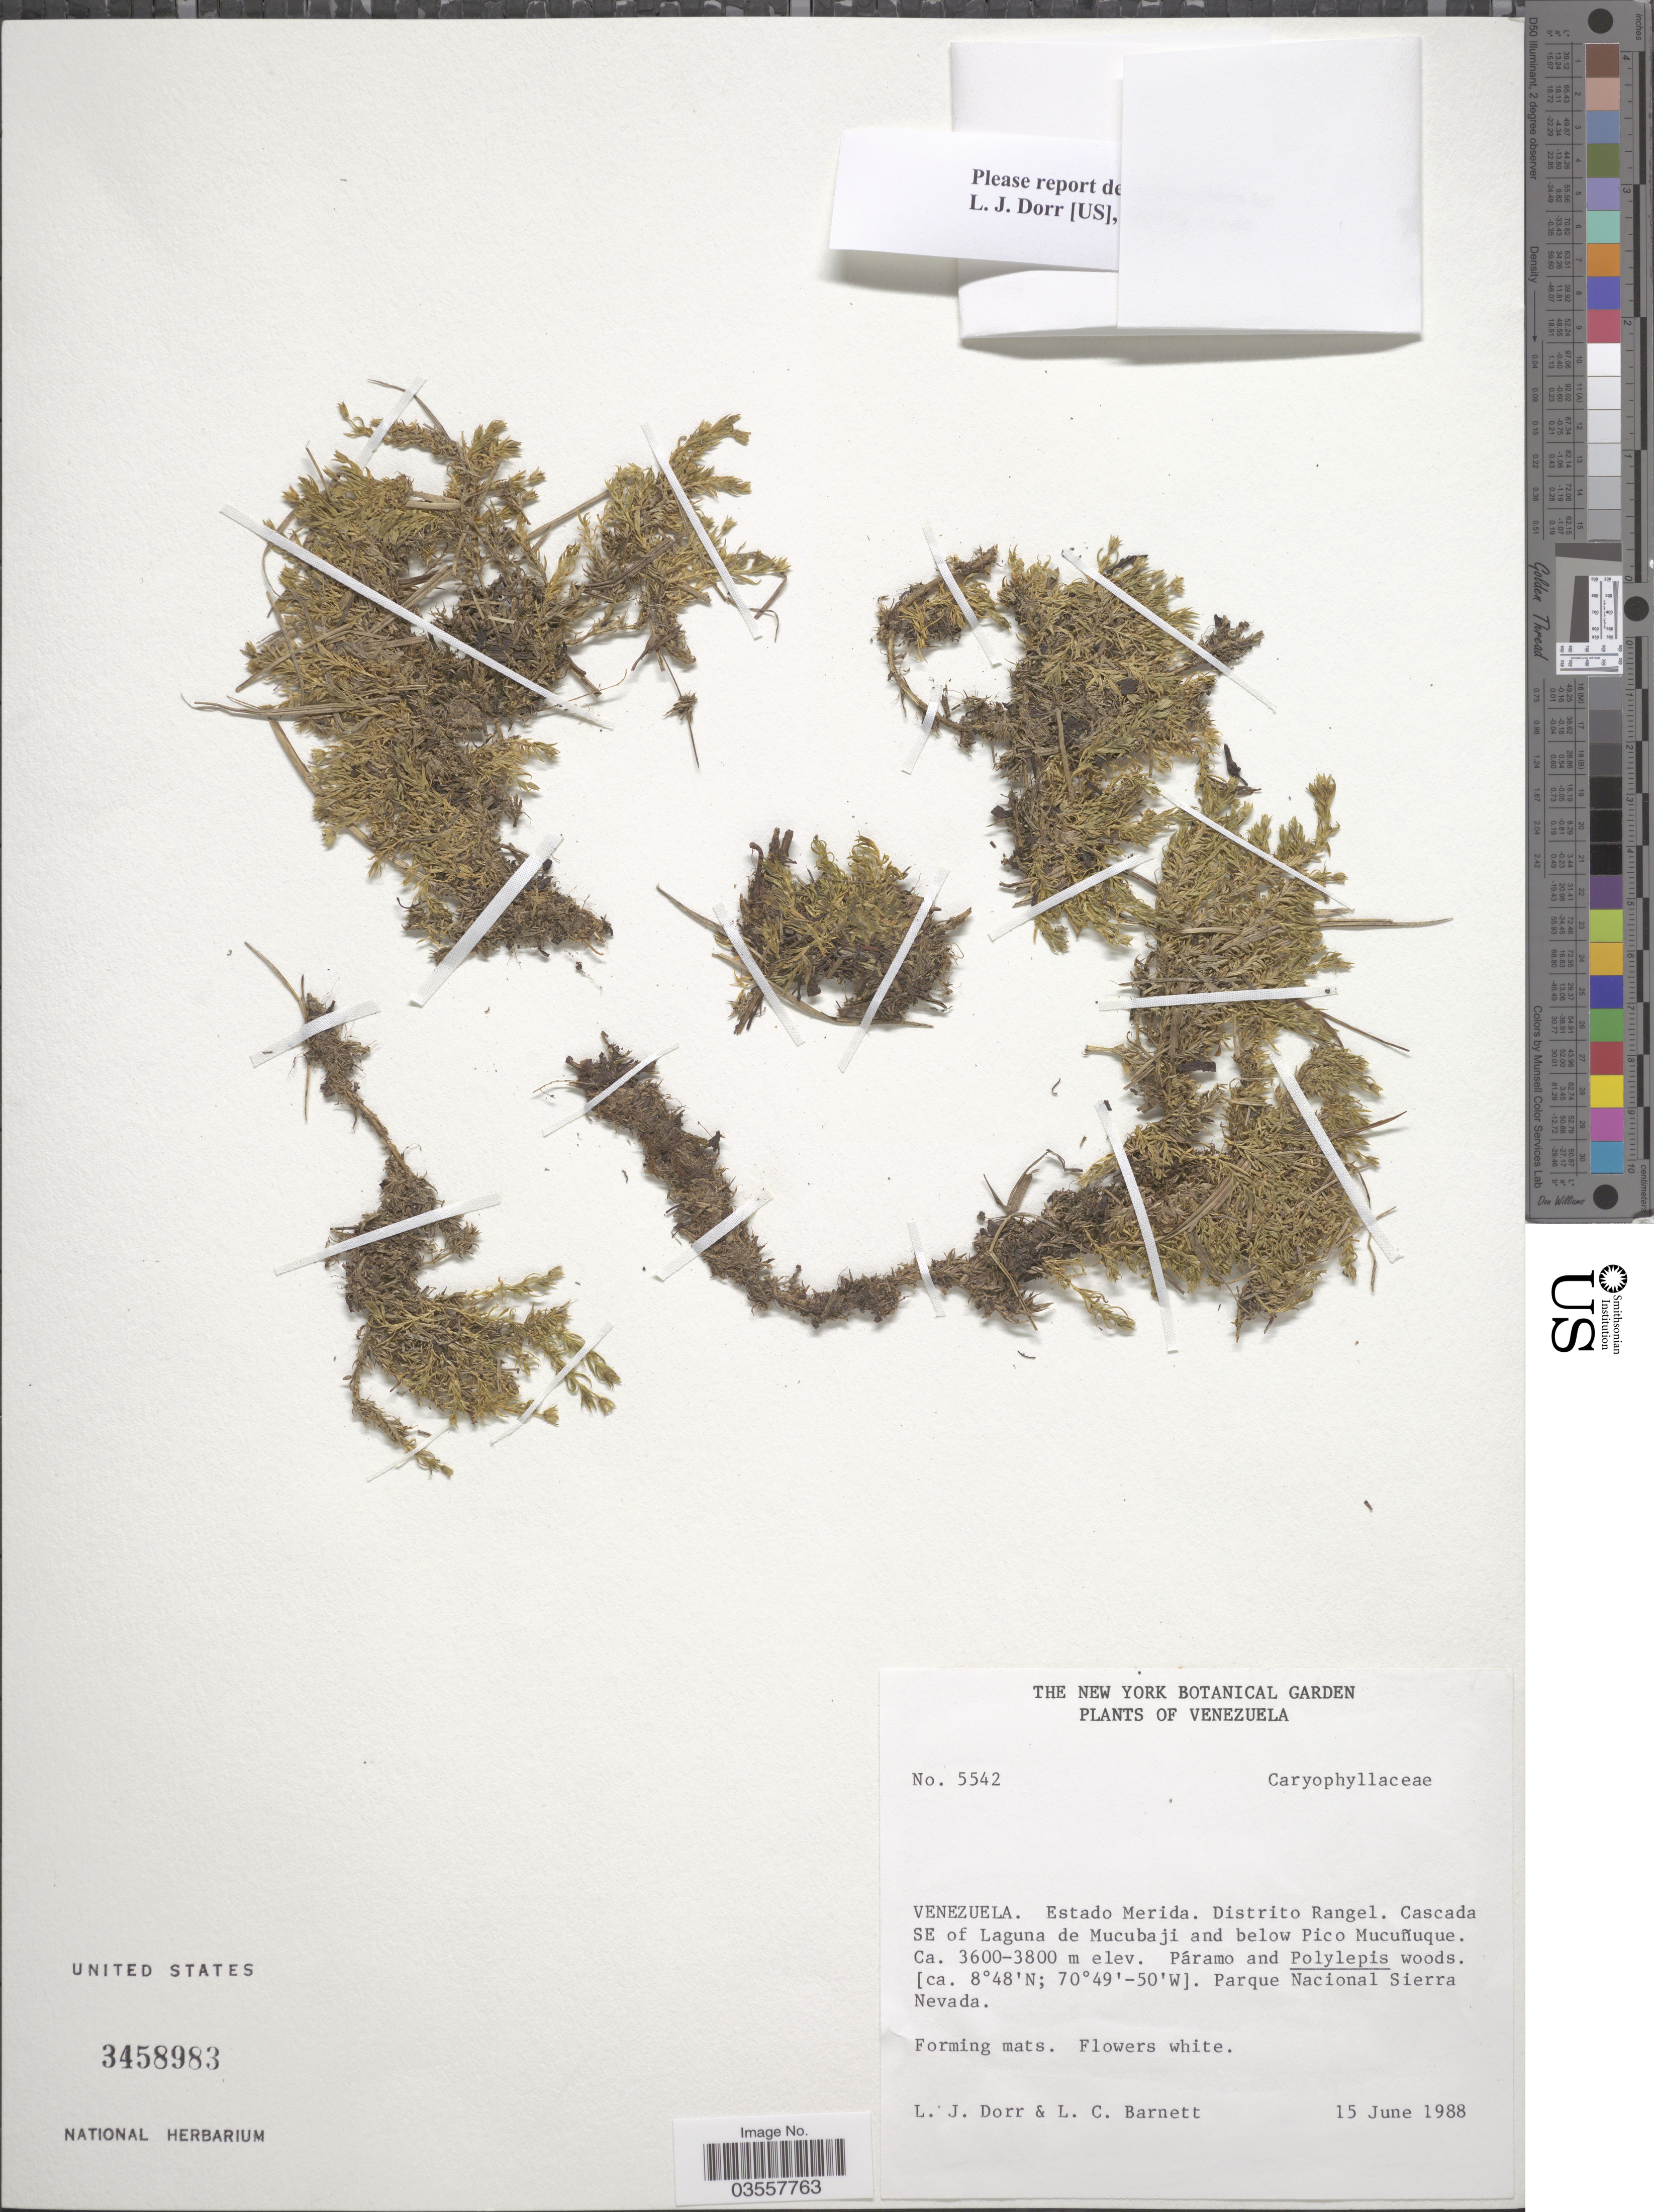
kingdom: Plantae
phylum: Tracheophyta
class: Magnoliopsida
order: Caryophyllales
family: Caryophyllaceae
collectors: L. J. Dorr & L. C. Barnett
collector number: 5542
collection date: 1988-06-15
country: Venezuela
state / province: Mérida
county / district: Rangel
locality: Cascada SE of Laguna de Mucubaji and below Pico Mucuñuque. Parque Nacional Sierra Nevada.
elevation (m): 3600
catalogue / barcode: US 3458983